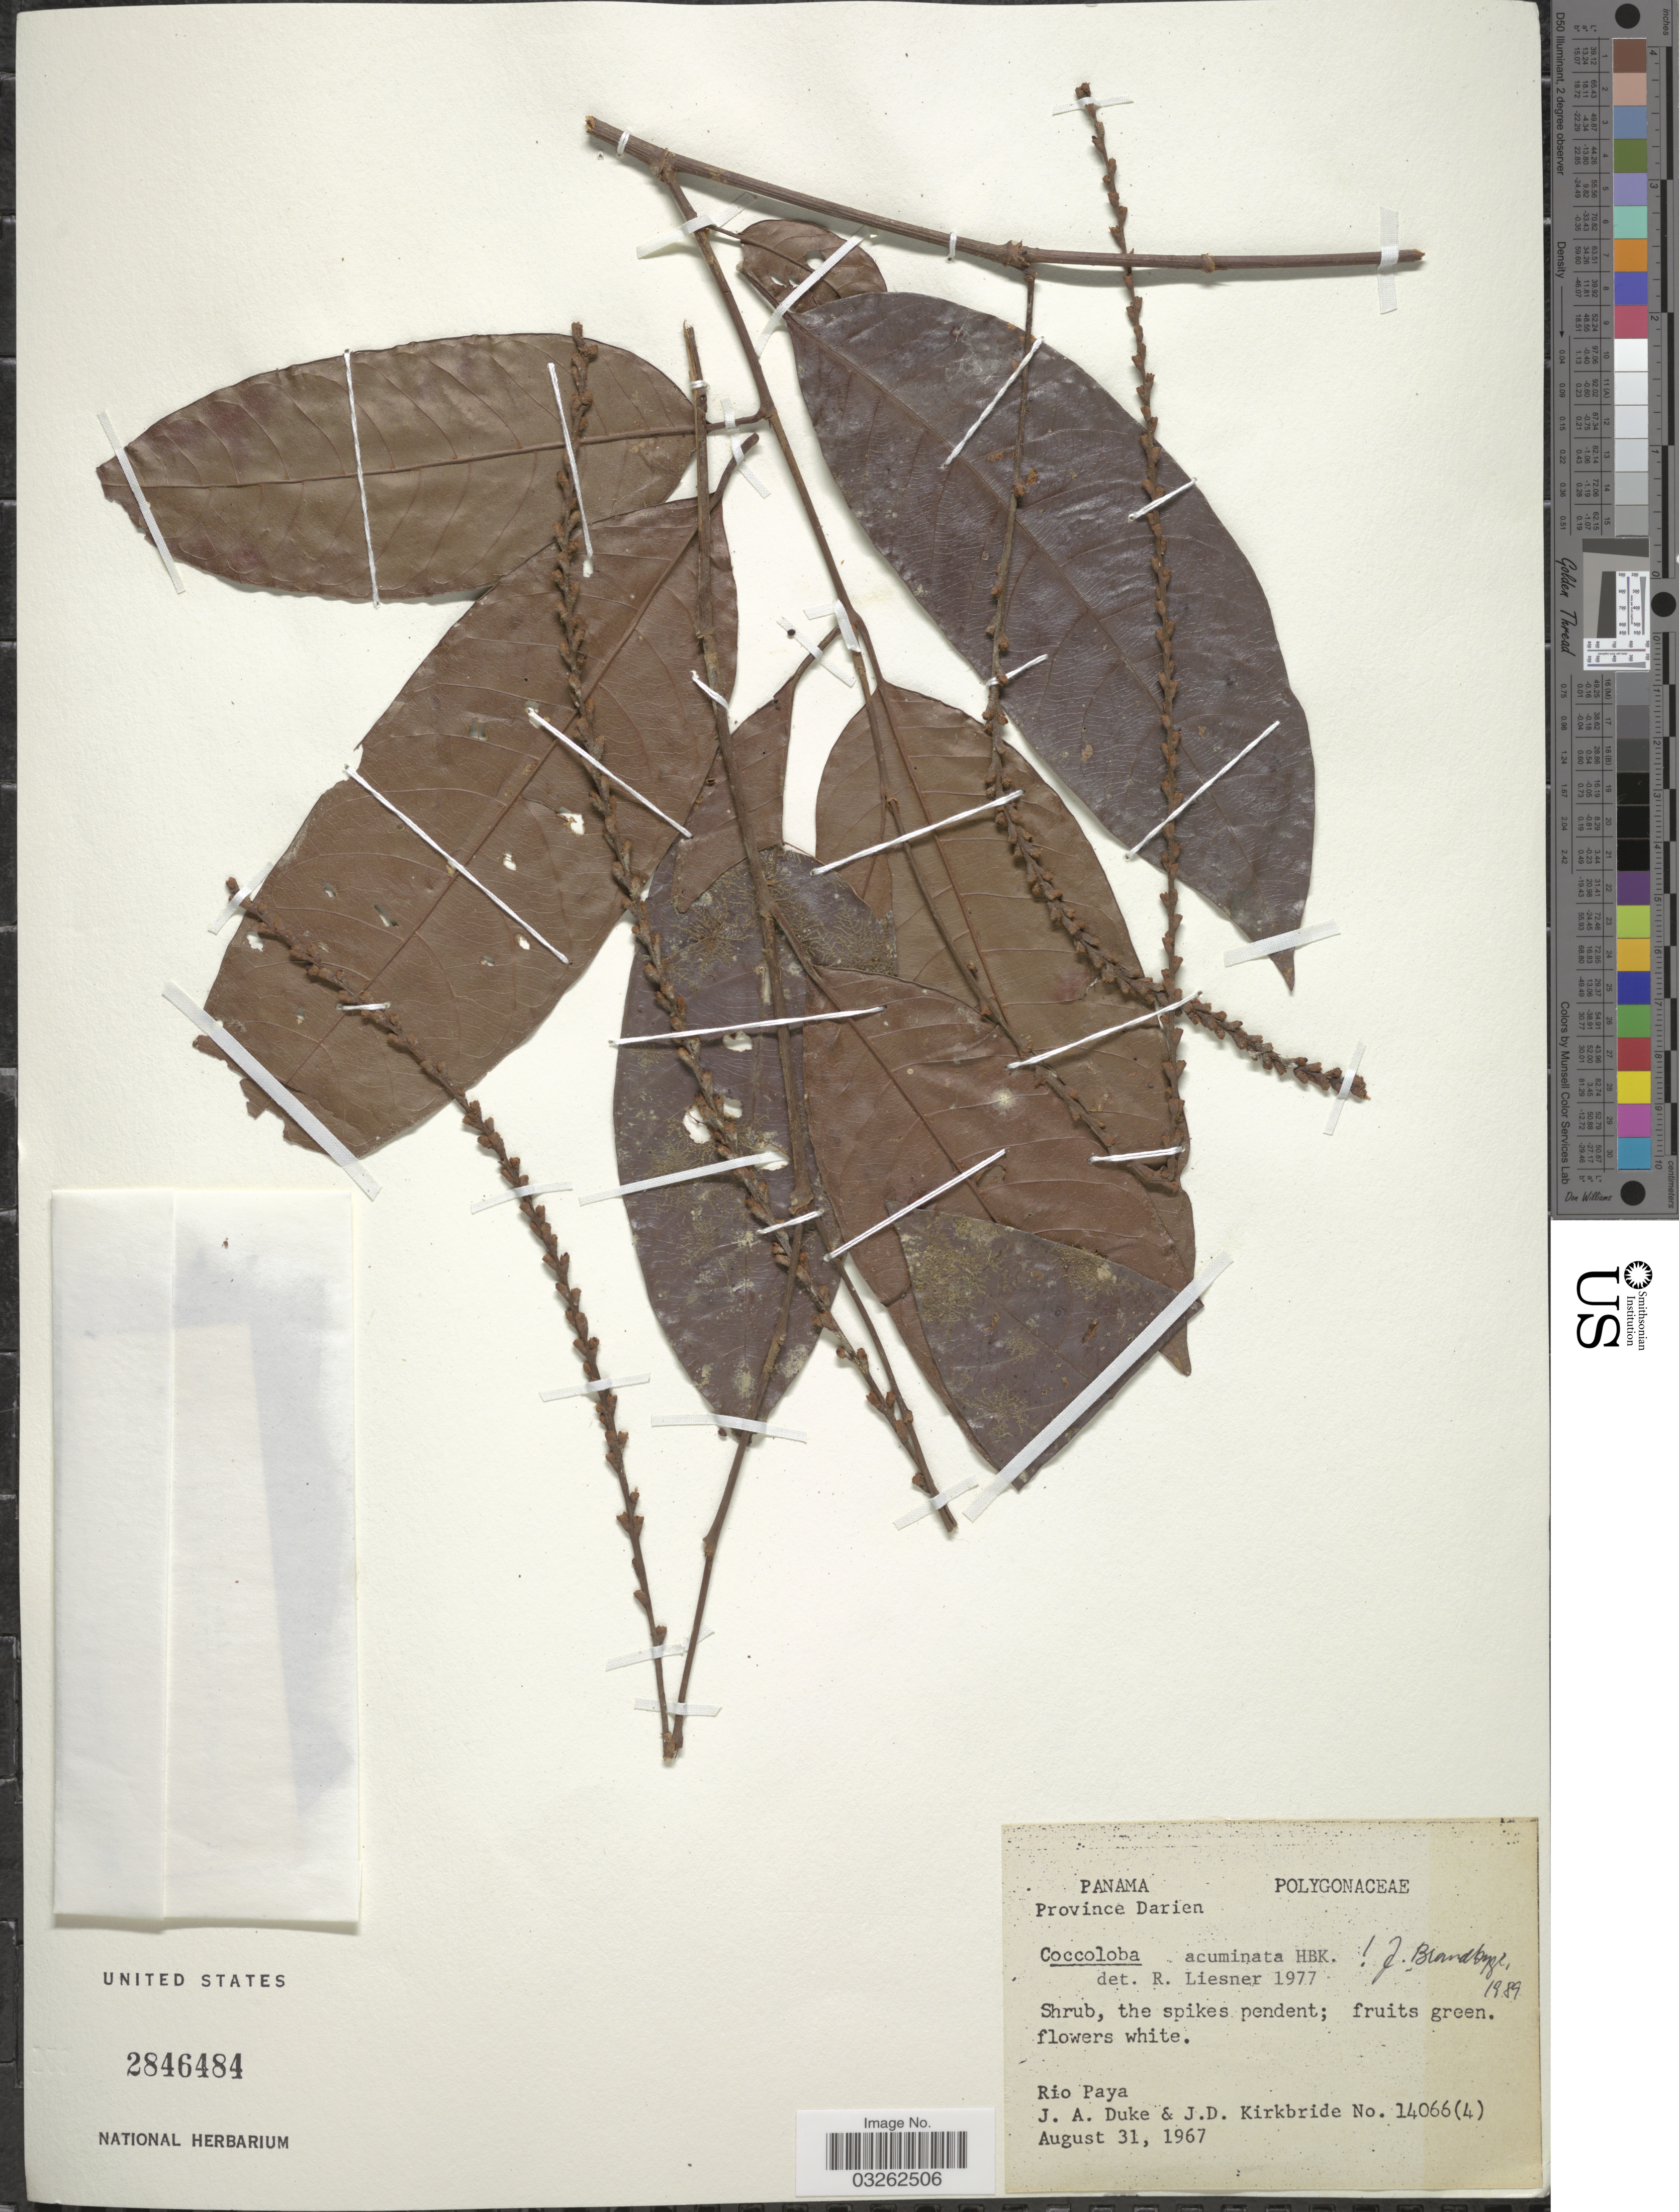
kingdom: Plantae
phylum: Tracheophyta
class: Magnoliopsida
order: Caryophyllales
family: Polygonaceae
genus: Coccoloba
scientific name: Coccoloba acuminata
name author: Kunth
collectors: J. A. Duke & J. Kirkbride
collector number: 14066(4)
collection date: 1967-08-31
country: Panama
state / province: Darién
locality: Rio Paya.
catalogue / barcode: US 2846484